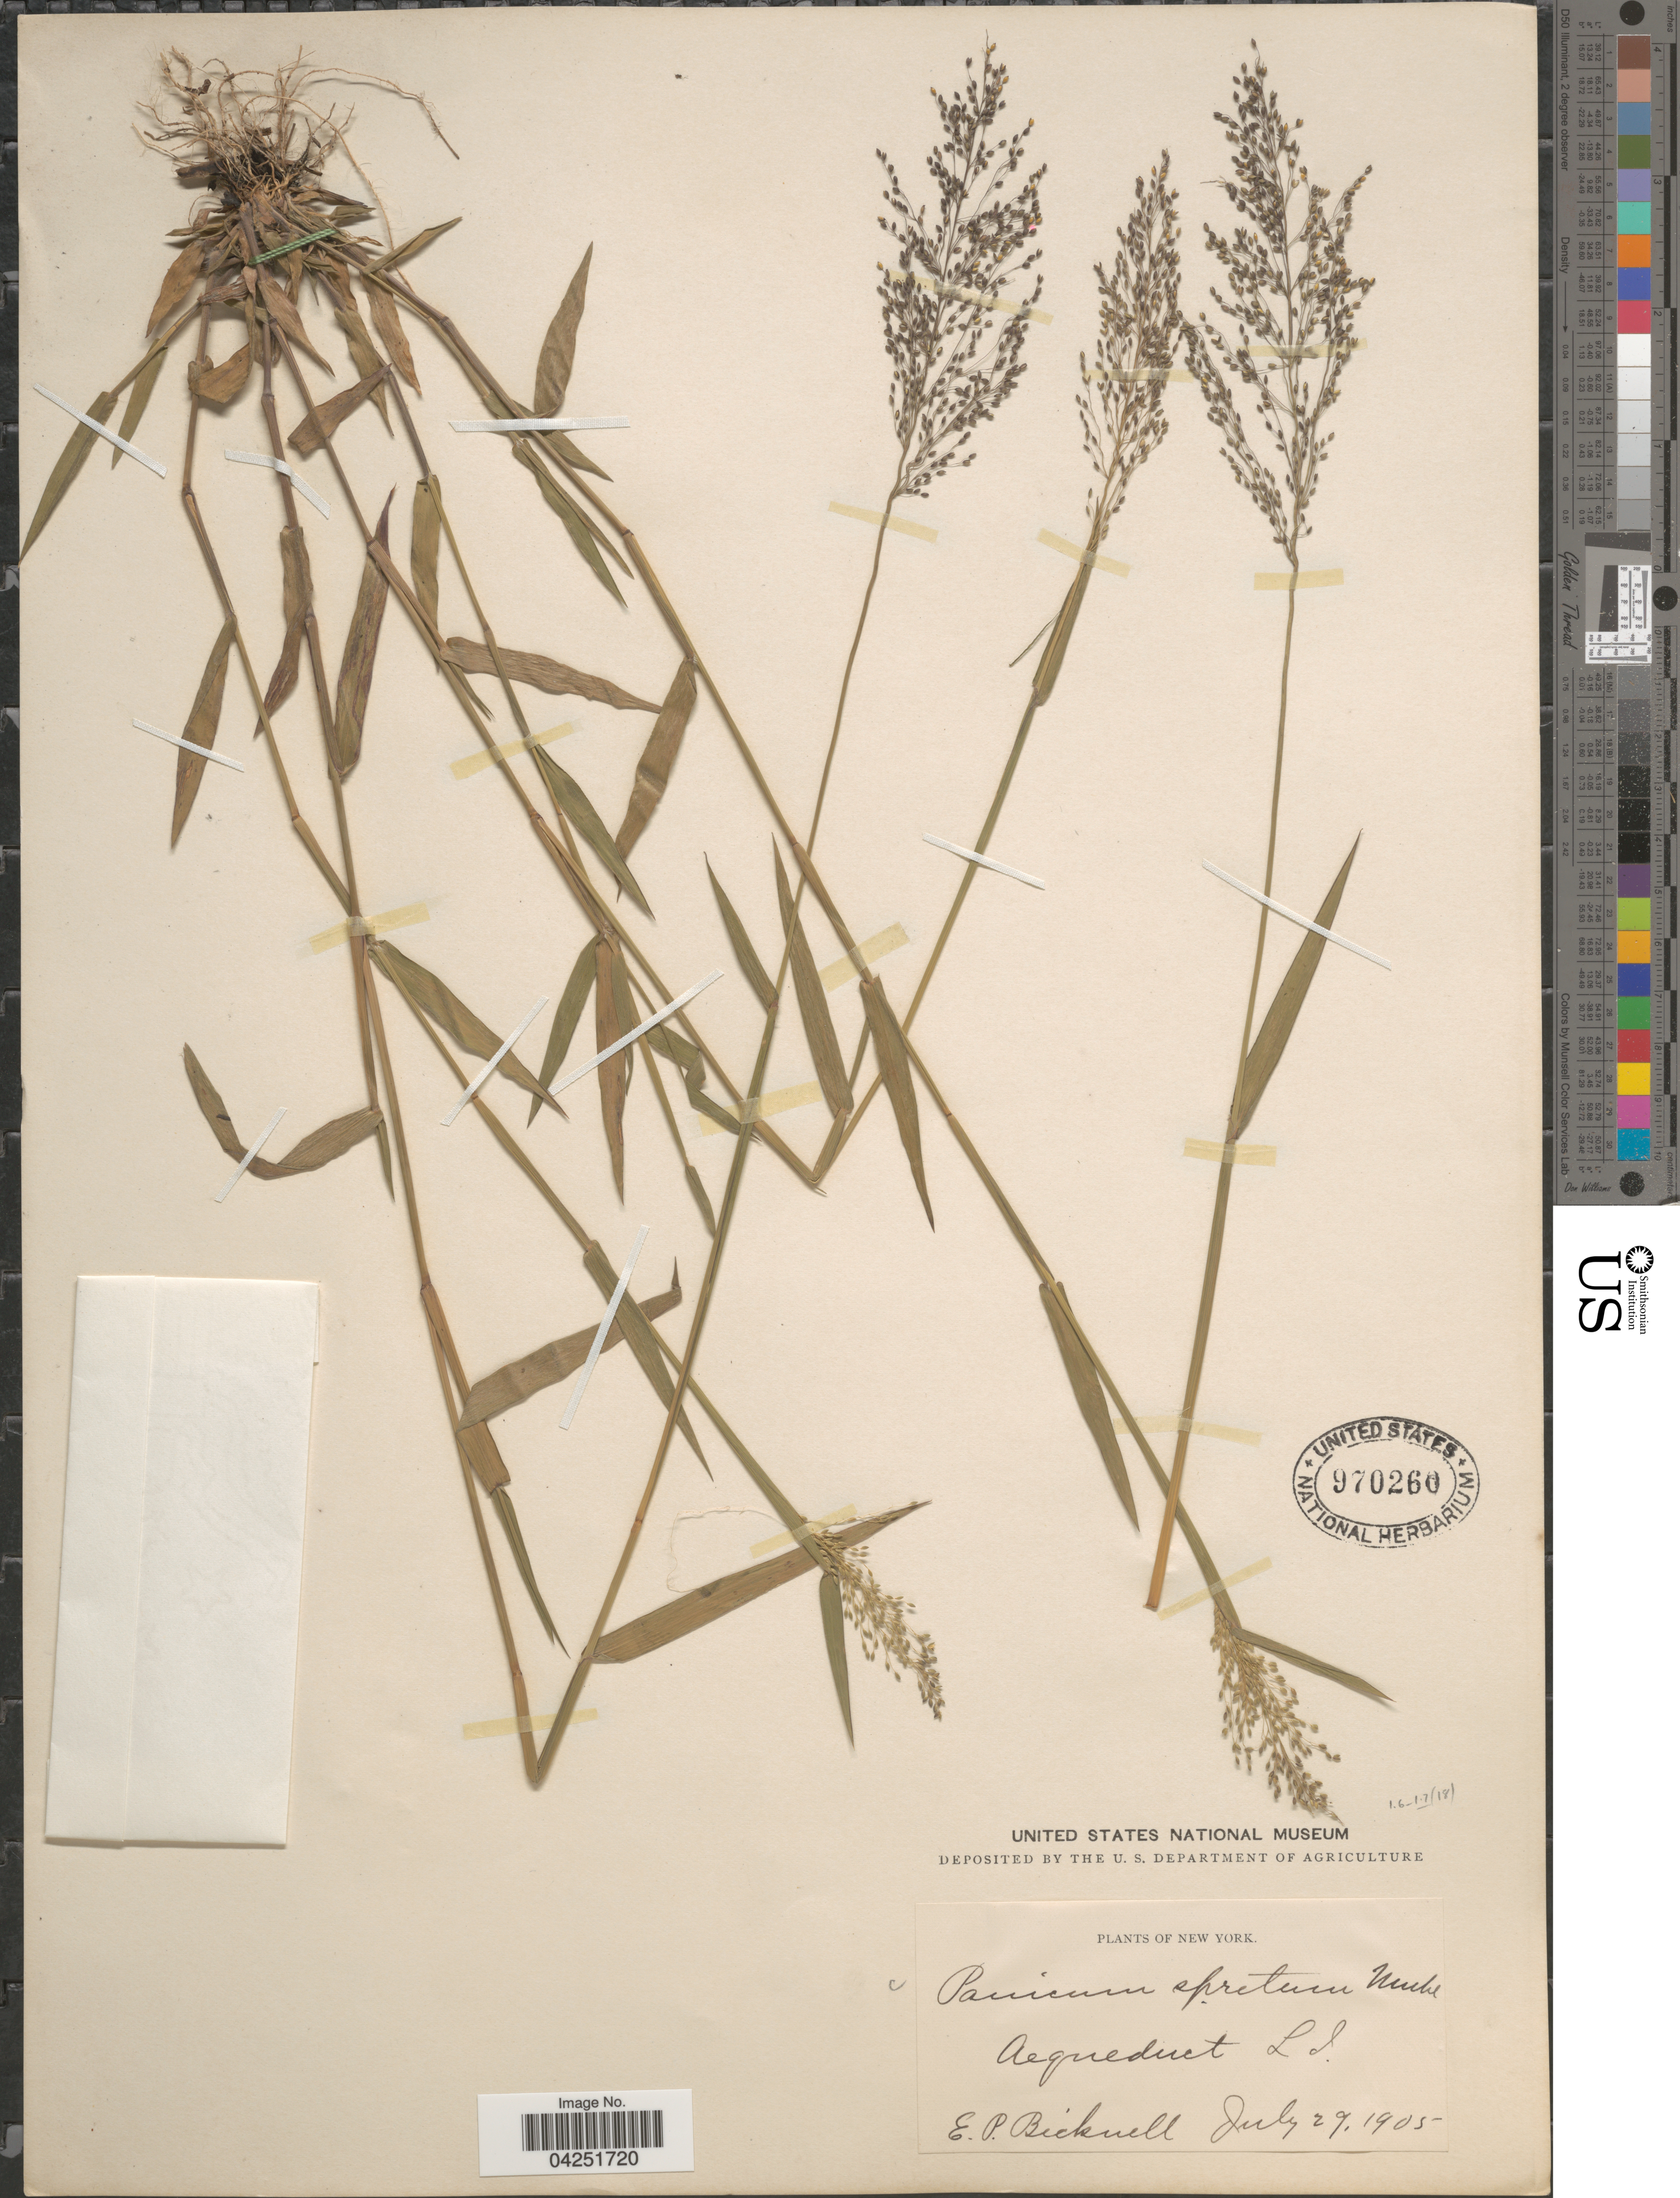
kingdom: Plantae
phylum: Tracheophyta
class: Liliopsida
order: Poales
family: Poaceae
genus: Dichanthelium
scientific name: Dichanthelium acuminatum var. densiflorum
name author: (Rand & Redfield) Gould & C.A. Clark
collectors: E. P. Bicknell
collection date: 1905-07-29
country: United States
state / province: New York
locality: Aequeduct L. I.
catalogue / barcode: US 970260